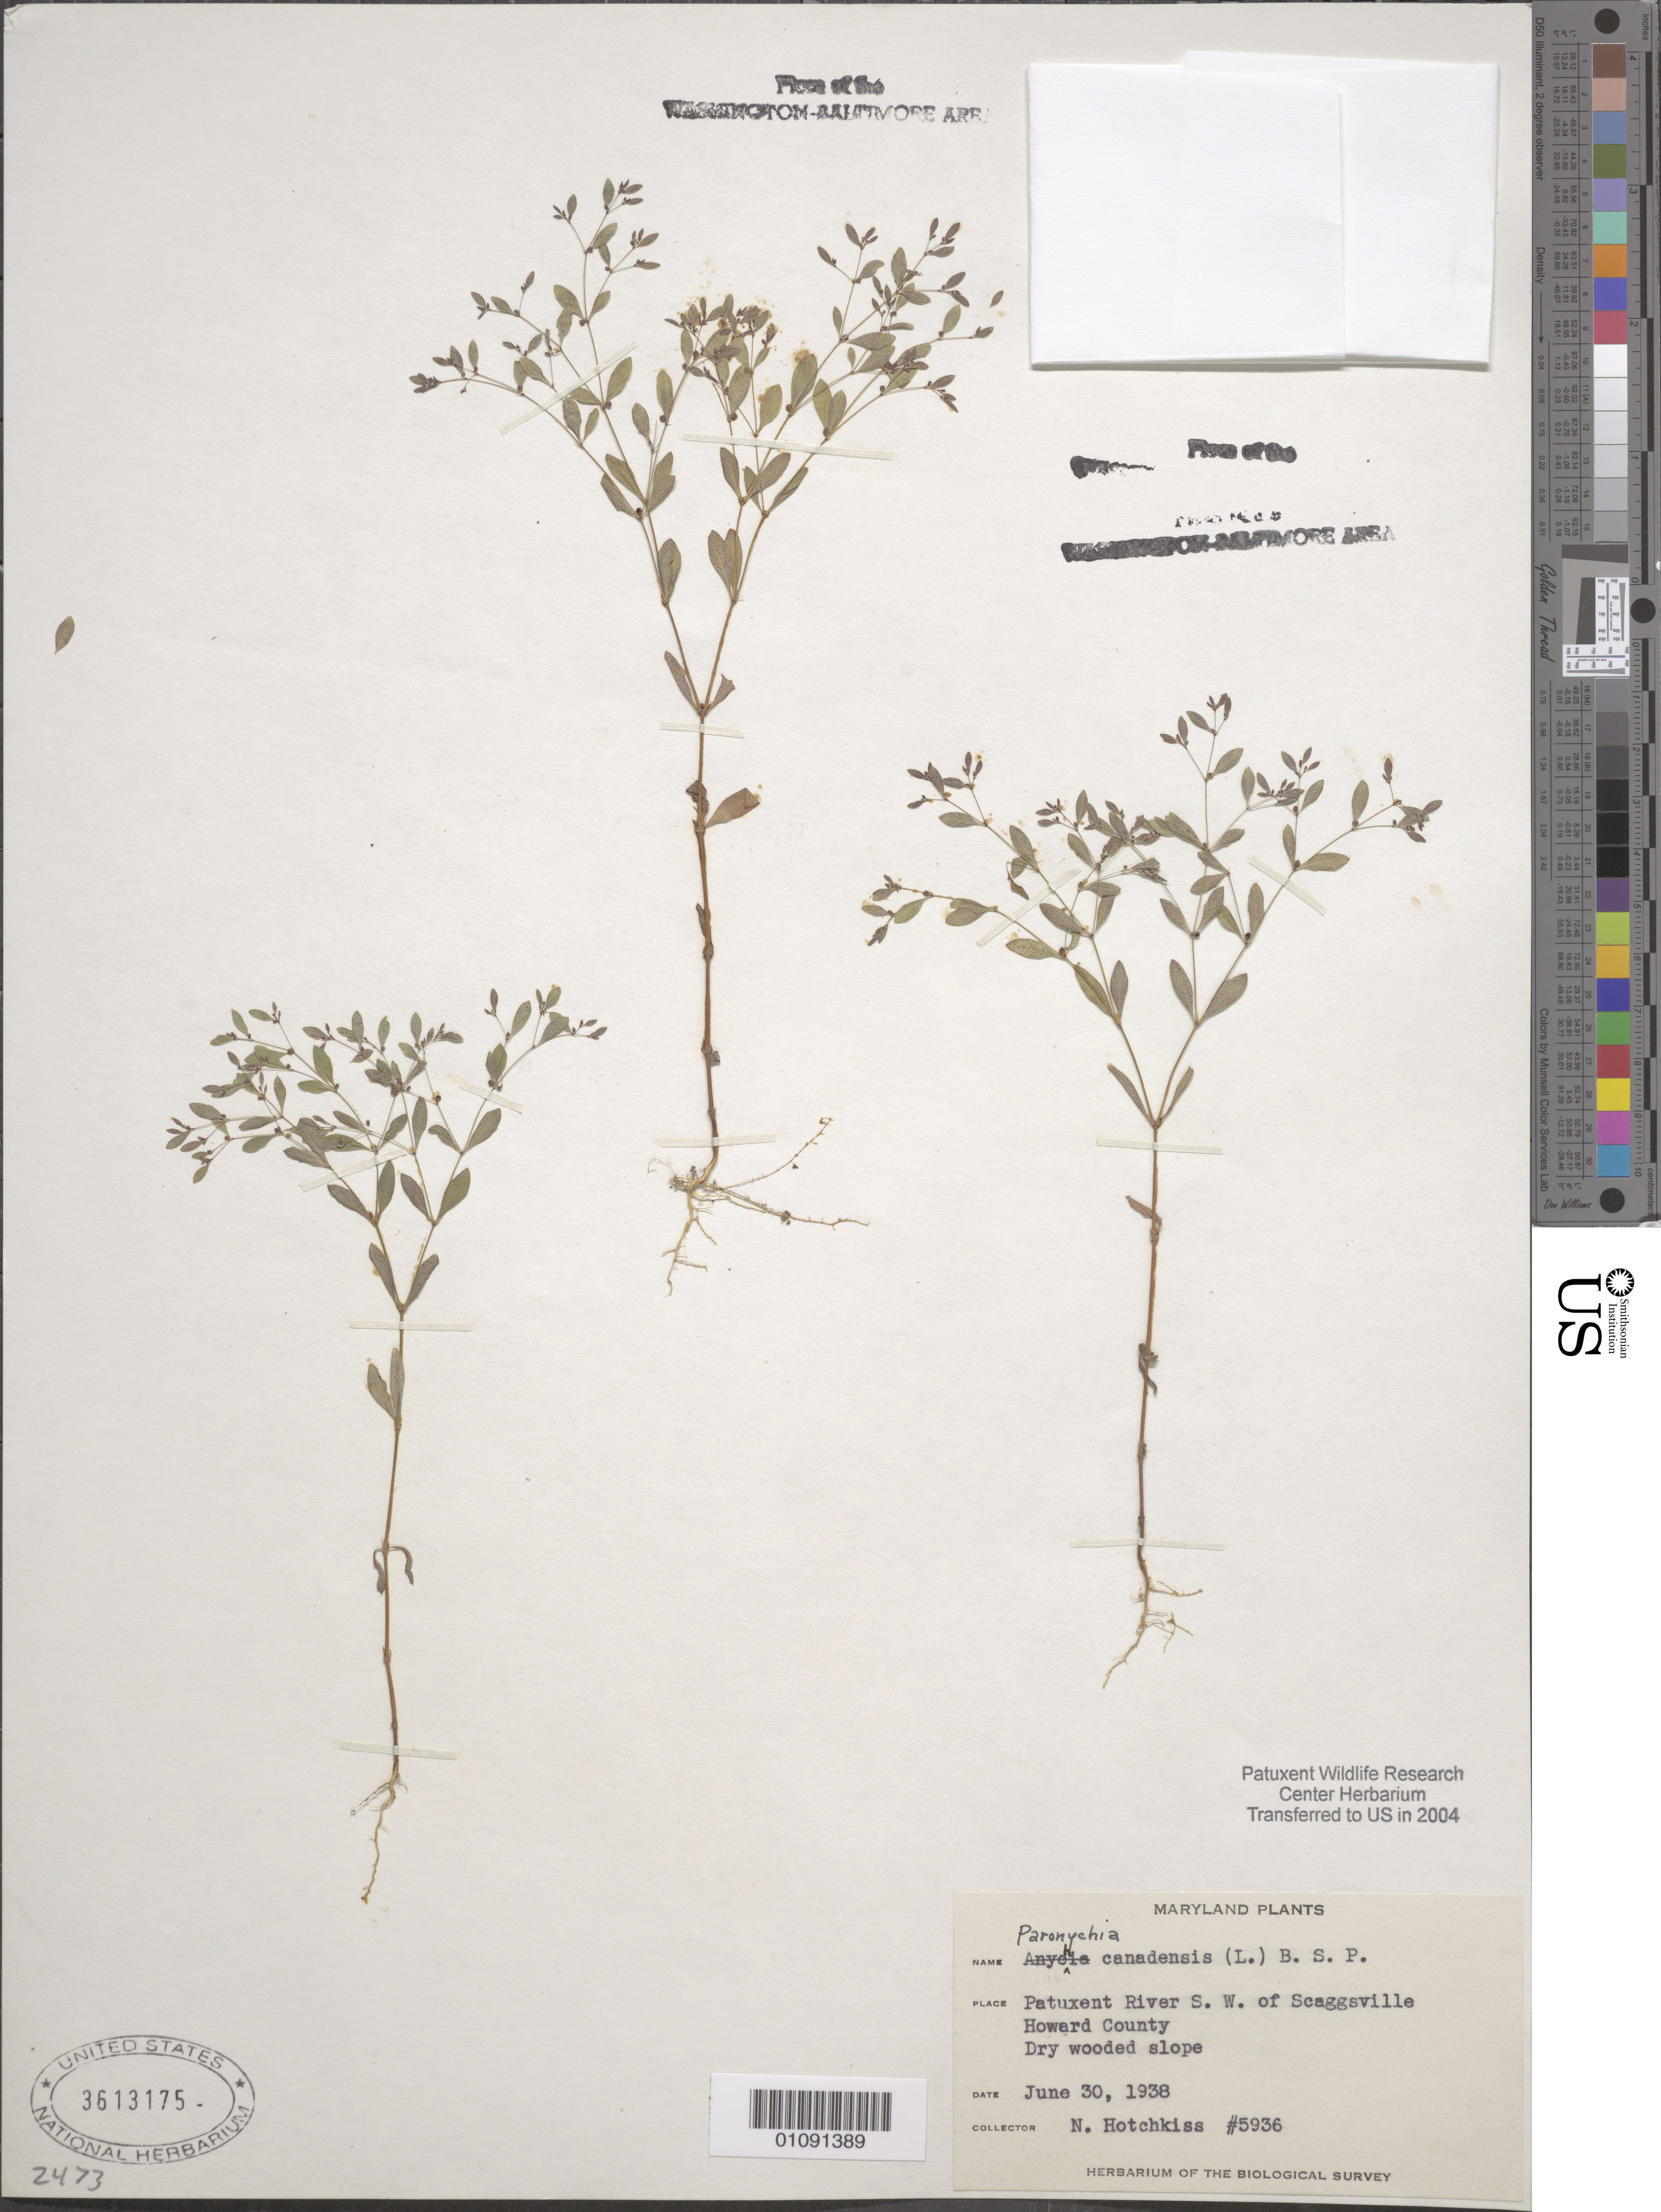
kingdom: Plantae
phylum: Tracheophyta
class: Magnoliopsida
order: Caryophyllales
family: Caryophyllaceae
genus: Paronychia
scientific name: Paronychia canadensis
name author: (L.) Alph. Wood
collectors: N. Hotchkiss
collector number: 5936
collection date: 1938-06-30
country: United States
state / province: Maryland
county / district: Howard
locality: Patuxent River S.W. of Scaggsville.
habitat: Dry wooded slope.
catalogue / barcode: US 3613175